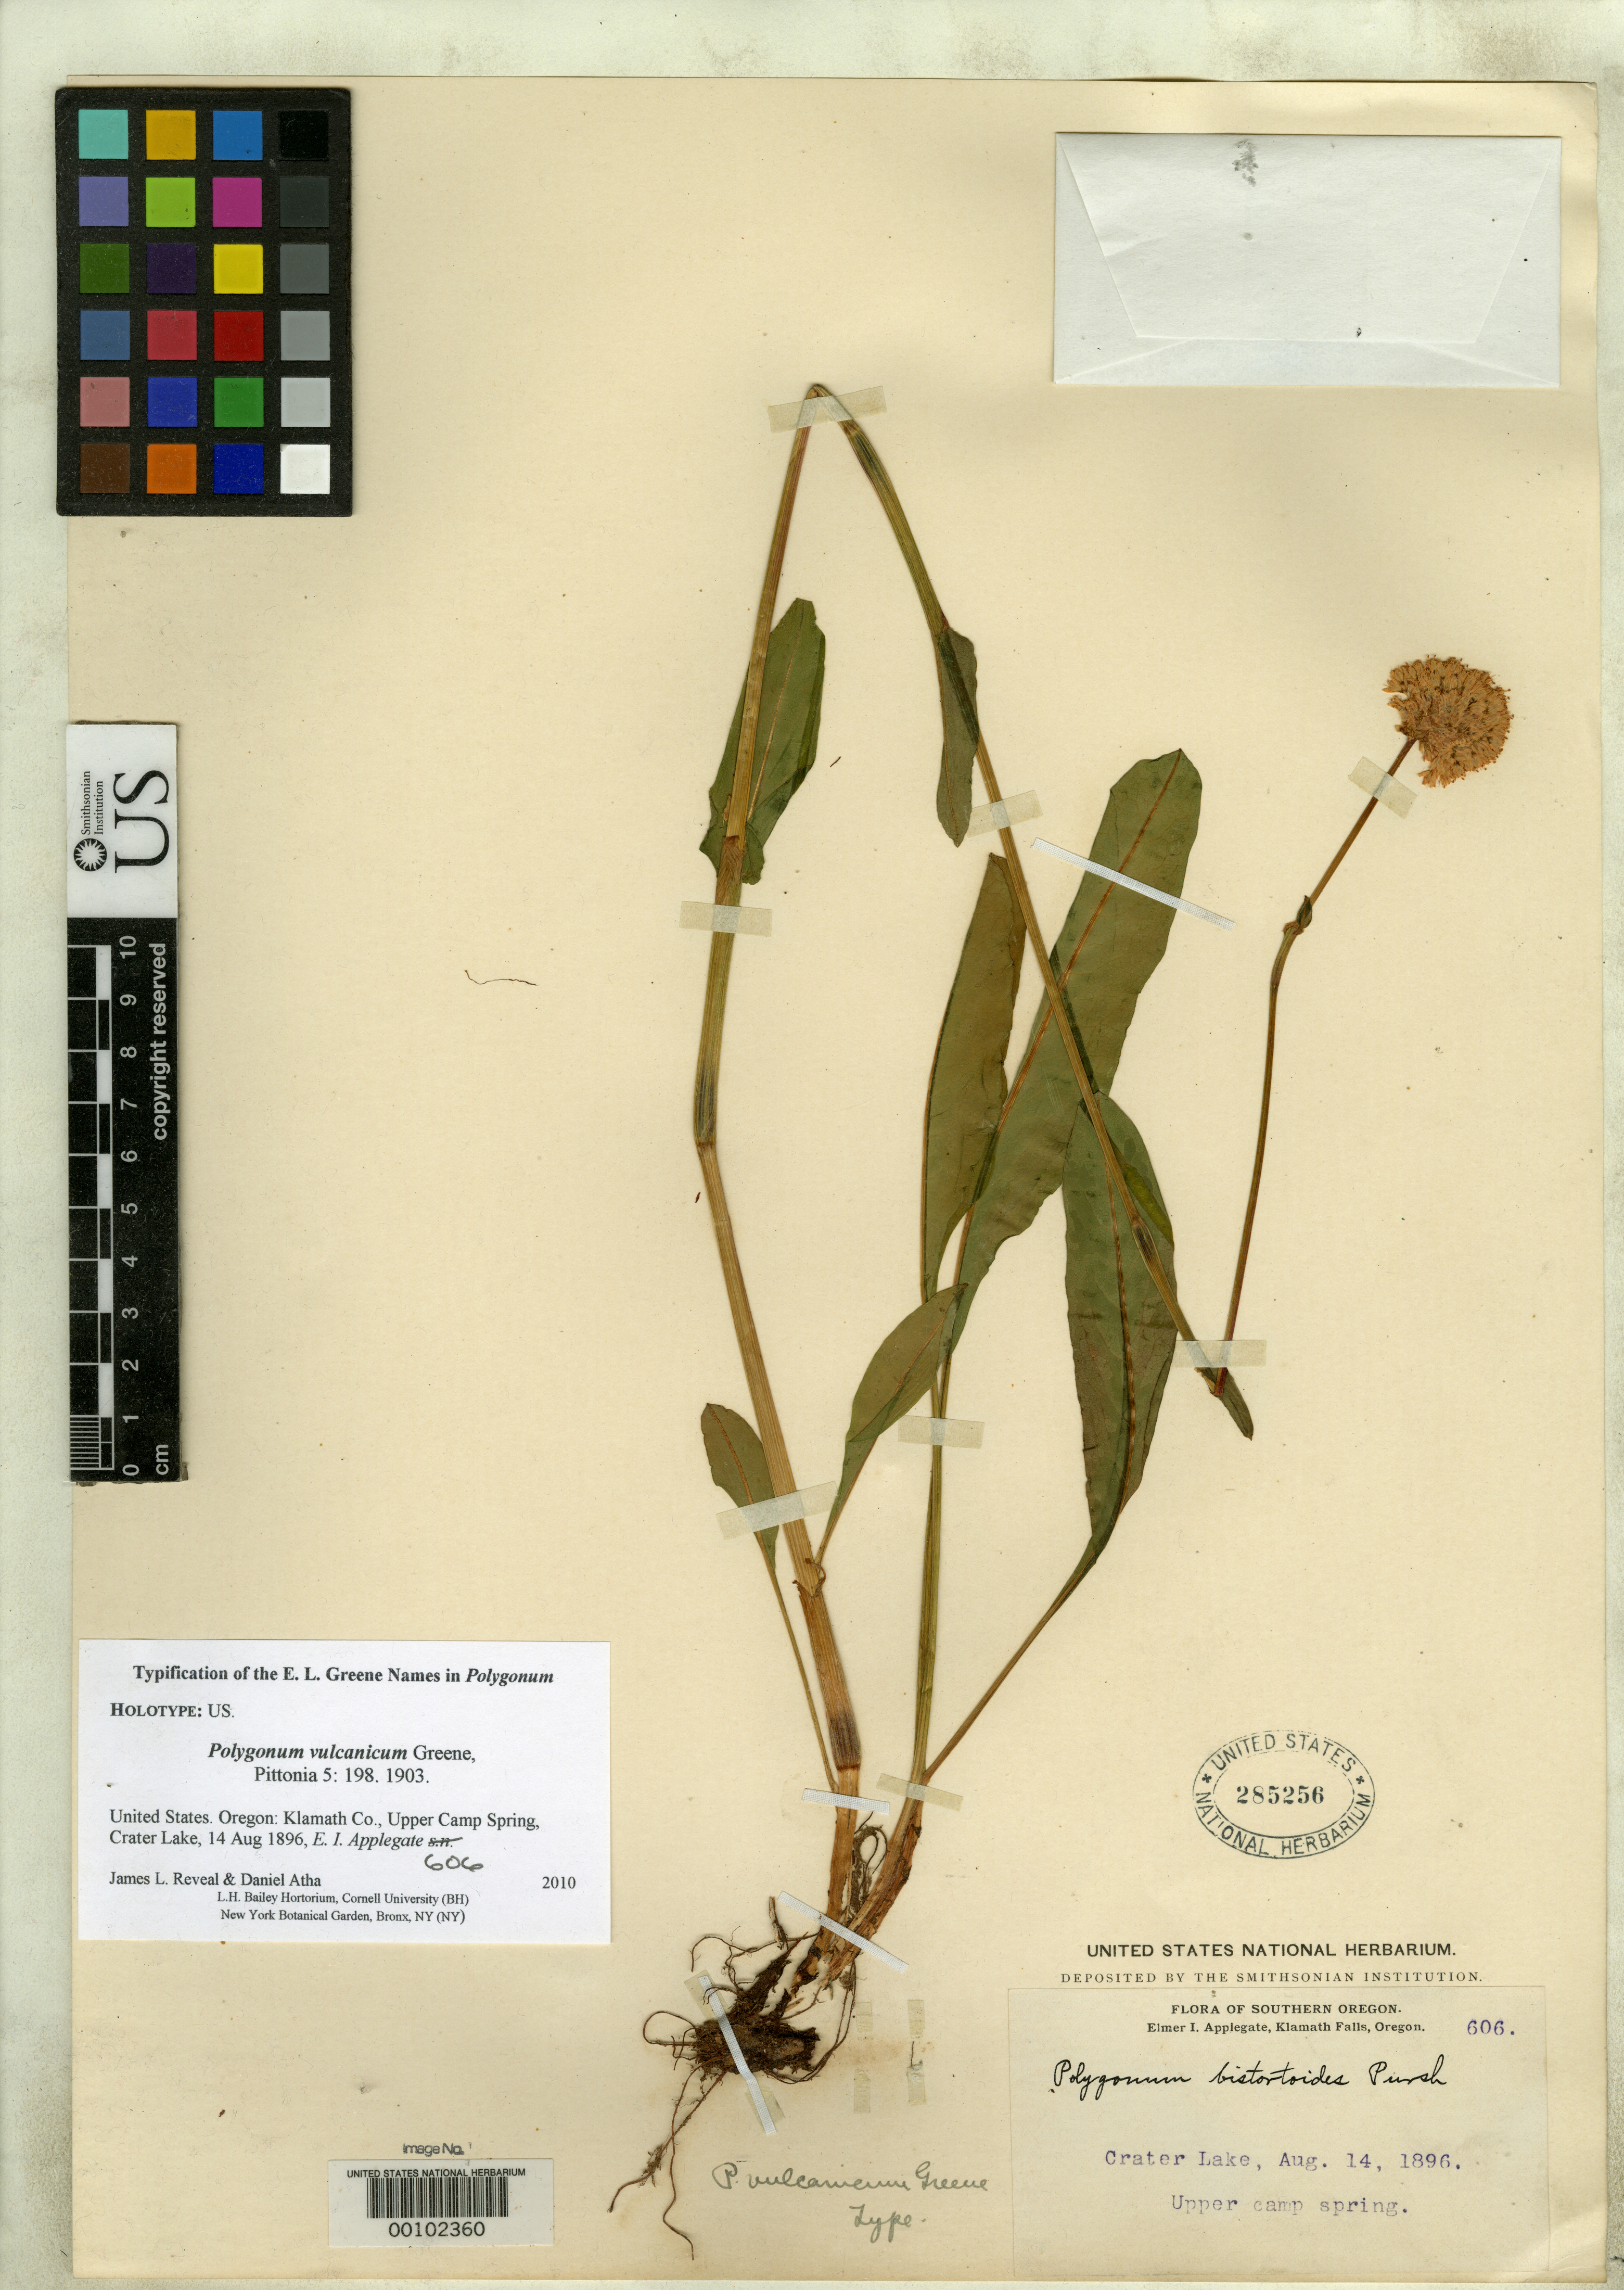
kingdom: Plantae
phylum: Tracheophyta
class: Magnoliopsida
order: Caryophyllales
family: Polygonaceae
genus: Polygonum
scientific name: Polygonum vulcanicum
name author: Greene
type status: Holotype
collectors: E. I. Applegate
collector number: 606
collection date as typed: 14 Aug 1896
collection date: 1896-08-14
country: United States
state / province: Oregon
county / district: Klamath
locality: Upper Camp Spring, Crater Lake.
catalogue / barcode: US 285256